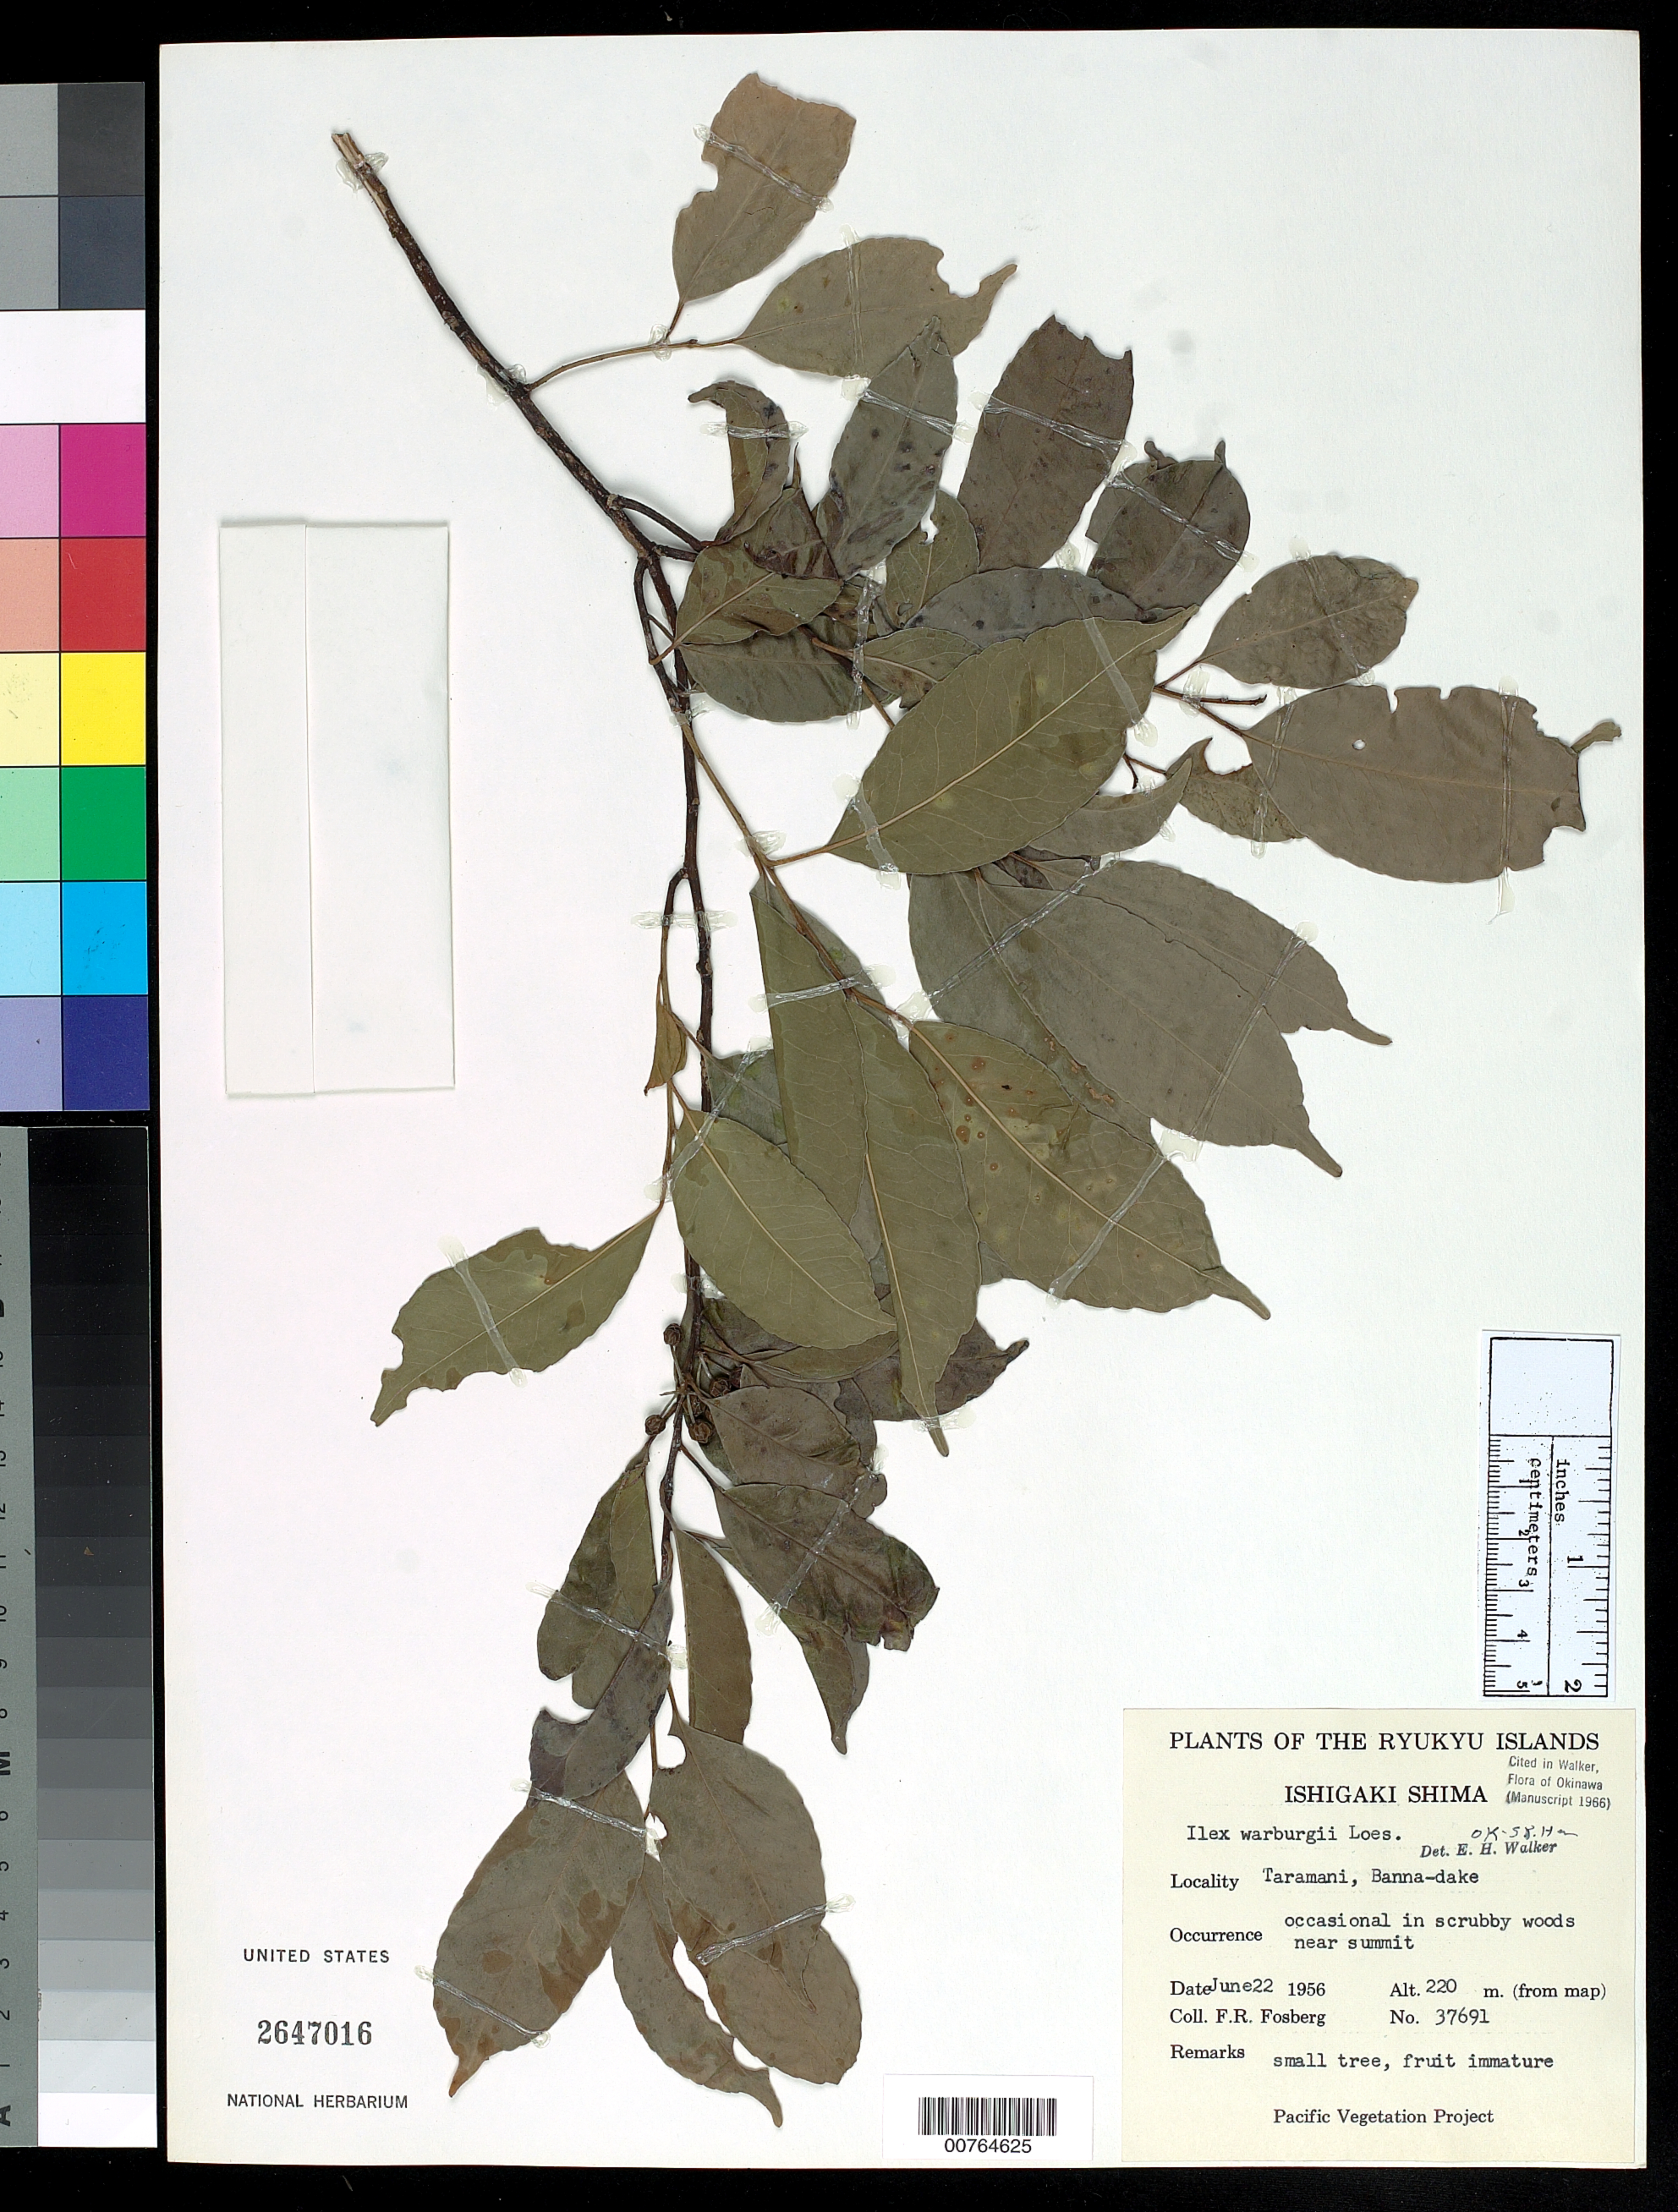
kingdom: Plantae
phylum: Tracheophyta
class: Magnoliopsida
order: Aquifoliales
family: Aquifoliaceae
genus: Ilex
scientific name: Ilex warburgii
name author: Loes.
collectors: F. R. Fosberg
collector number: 37691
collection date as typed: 22 Jun 1956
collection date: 1956-06-22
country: Japan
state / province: Okinawa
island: Ishigaki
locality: Taramani, Banna-dake.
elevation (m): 200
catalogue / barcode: US 2647016